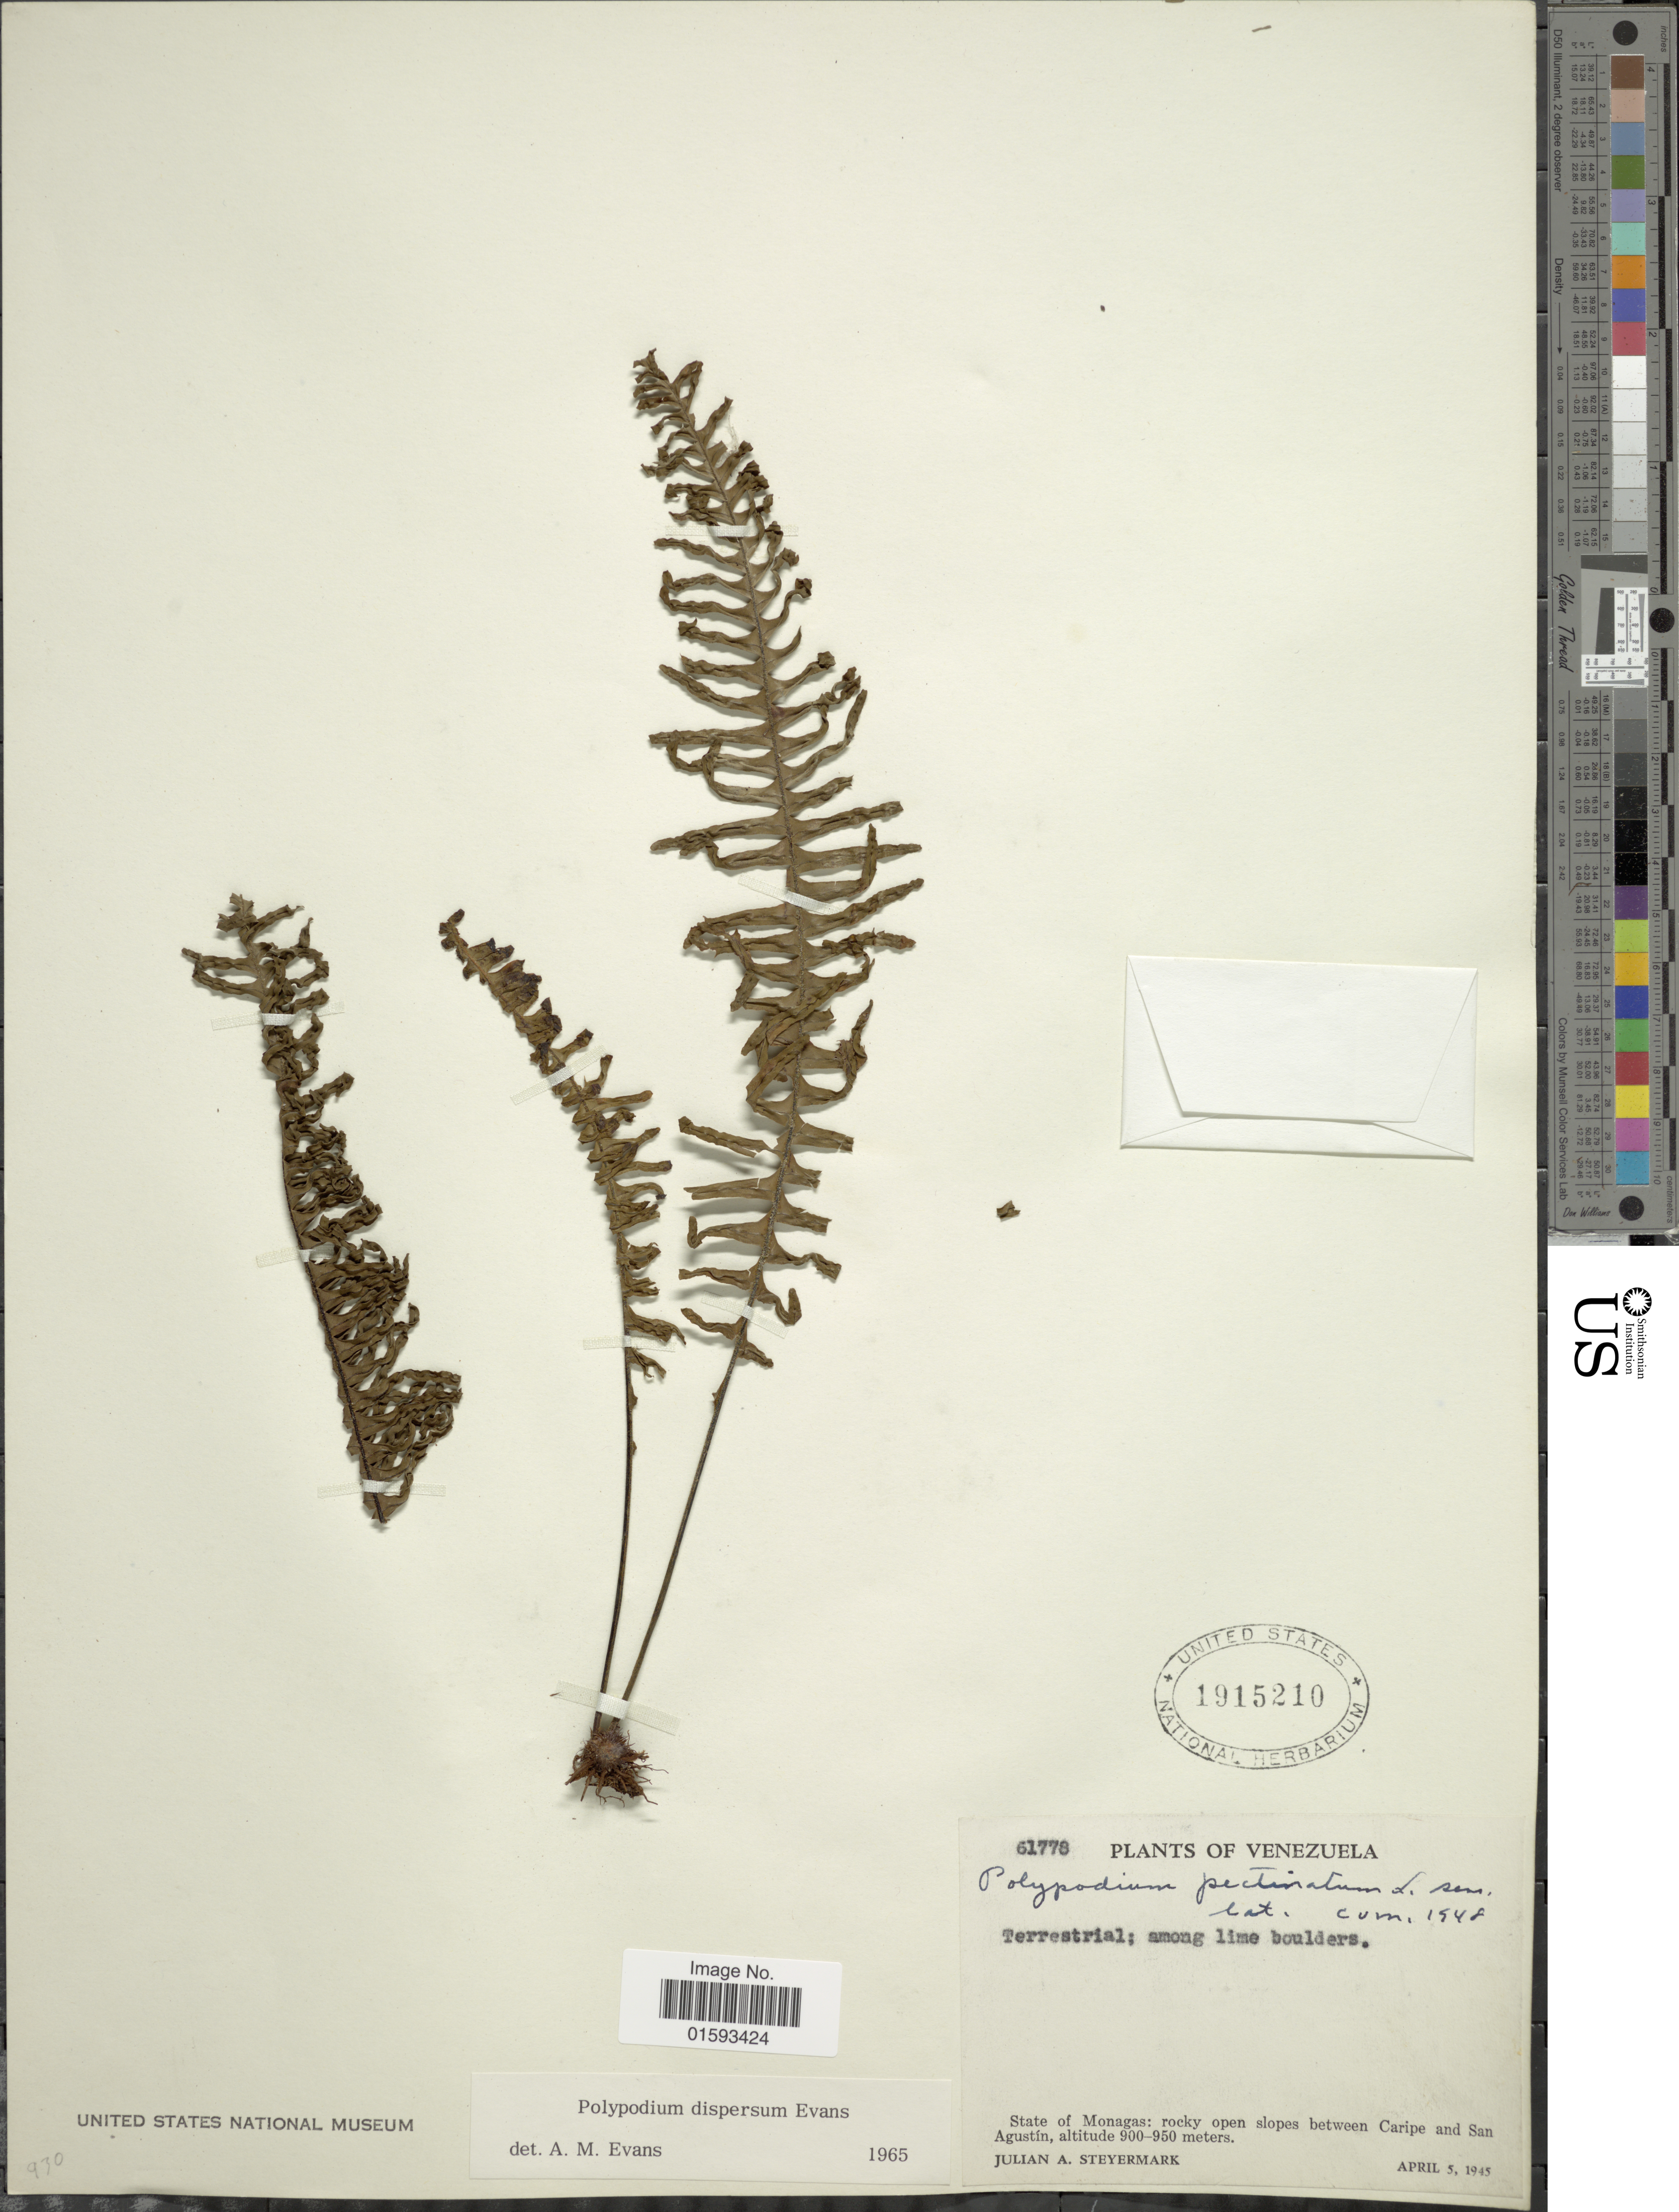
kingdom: Plantae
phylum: Tracheophyta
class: Polypodiopsida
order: Polypodiales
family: Polypodiaceae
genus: Pecluma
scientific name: Pecluma dispersa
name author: (A.M. Evans) M.G. Price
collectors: J. Steyermark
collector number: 61778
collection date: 1945-04-05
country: Venezuela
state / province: Monagas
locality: Terrestrial: among lime boulders, Rocky open slopes between Caripe and San Augustin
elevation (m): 900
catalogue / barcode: US 1915210